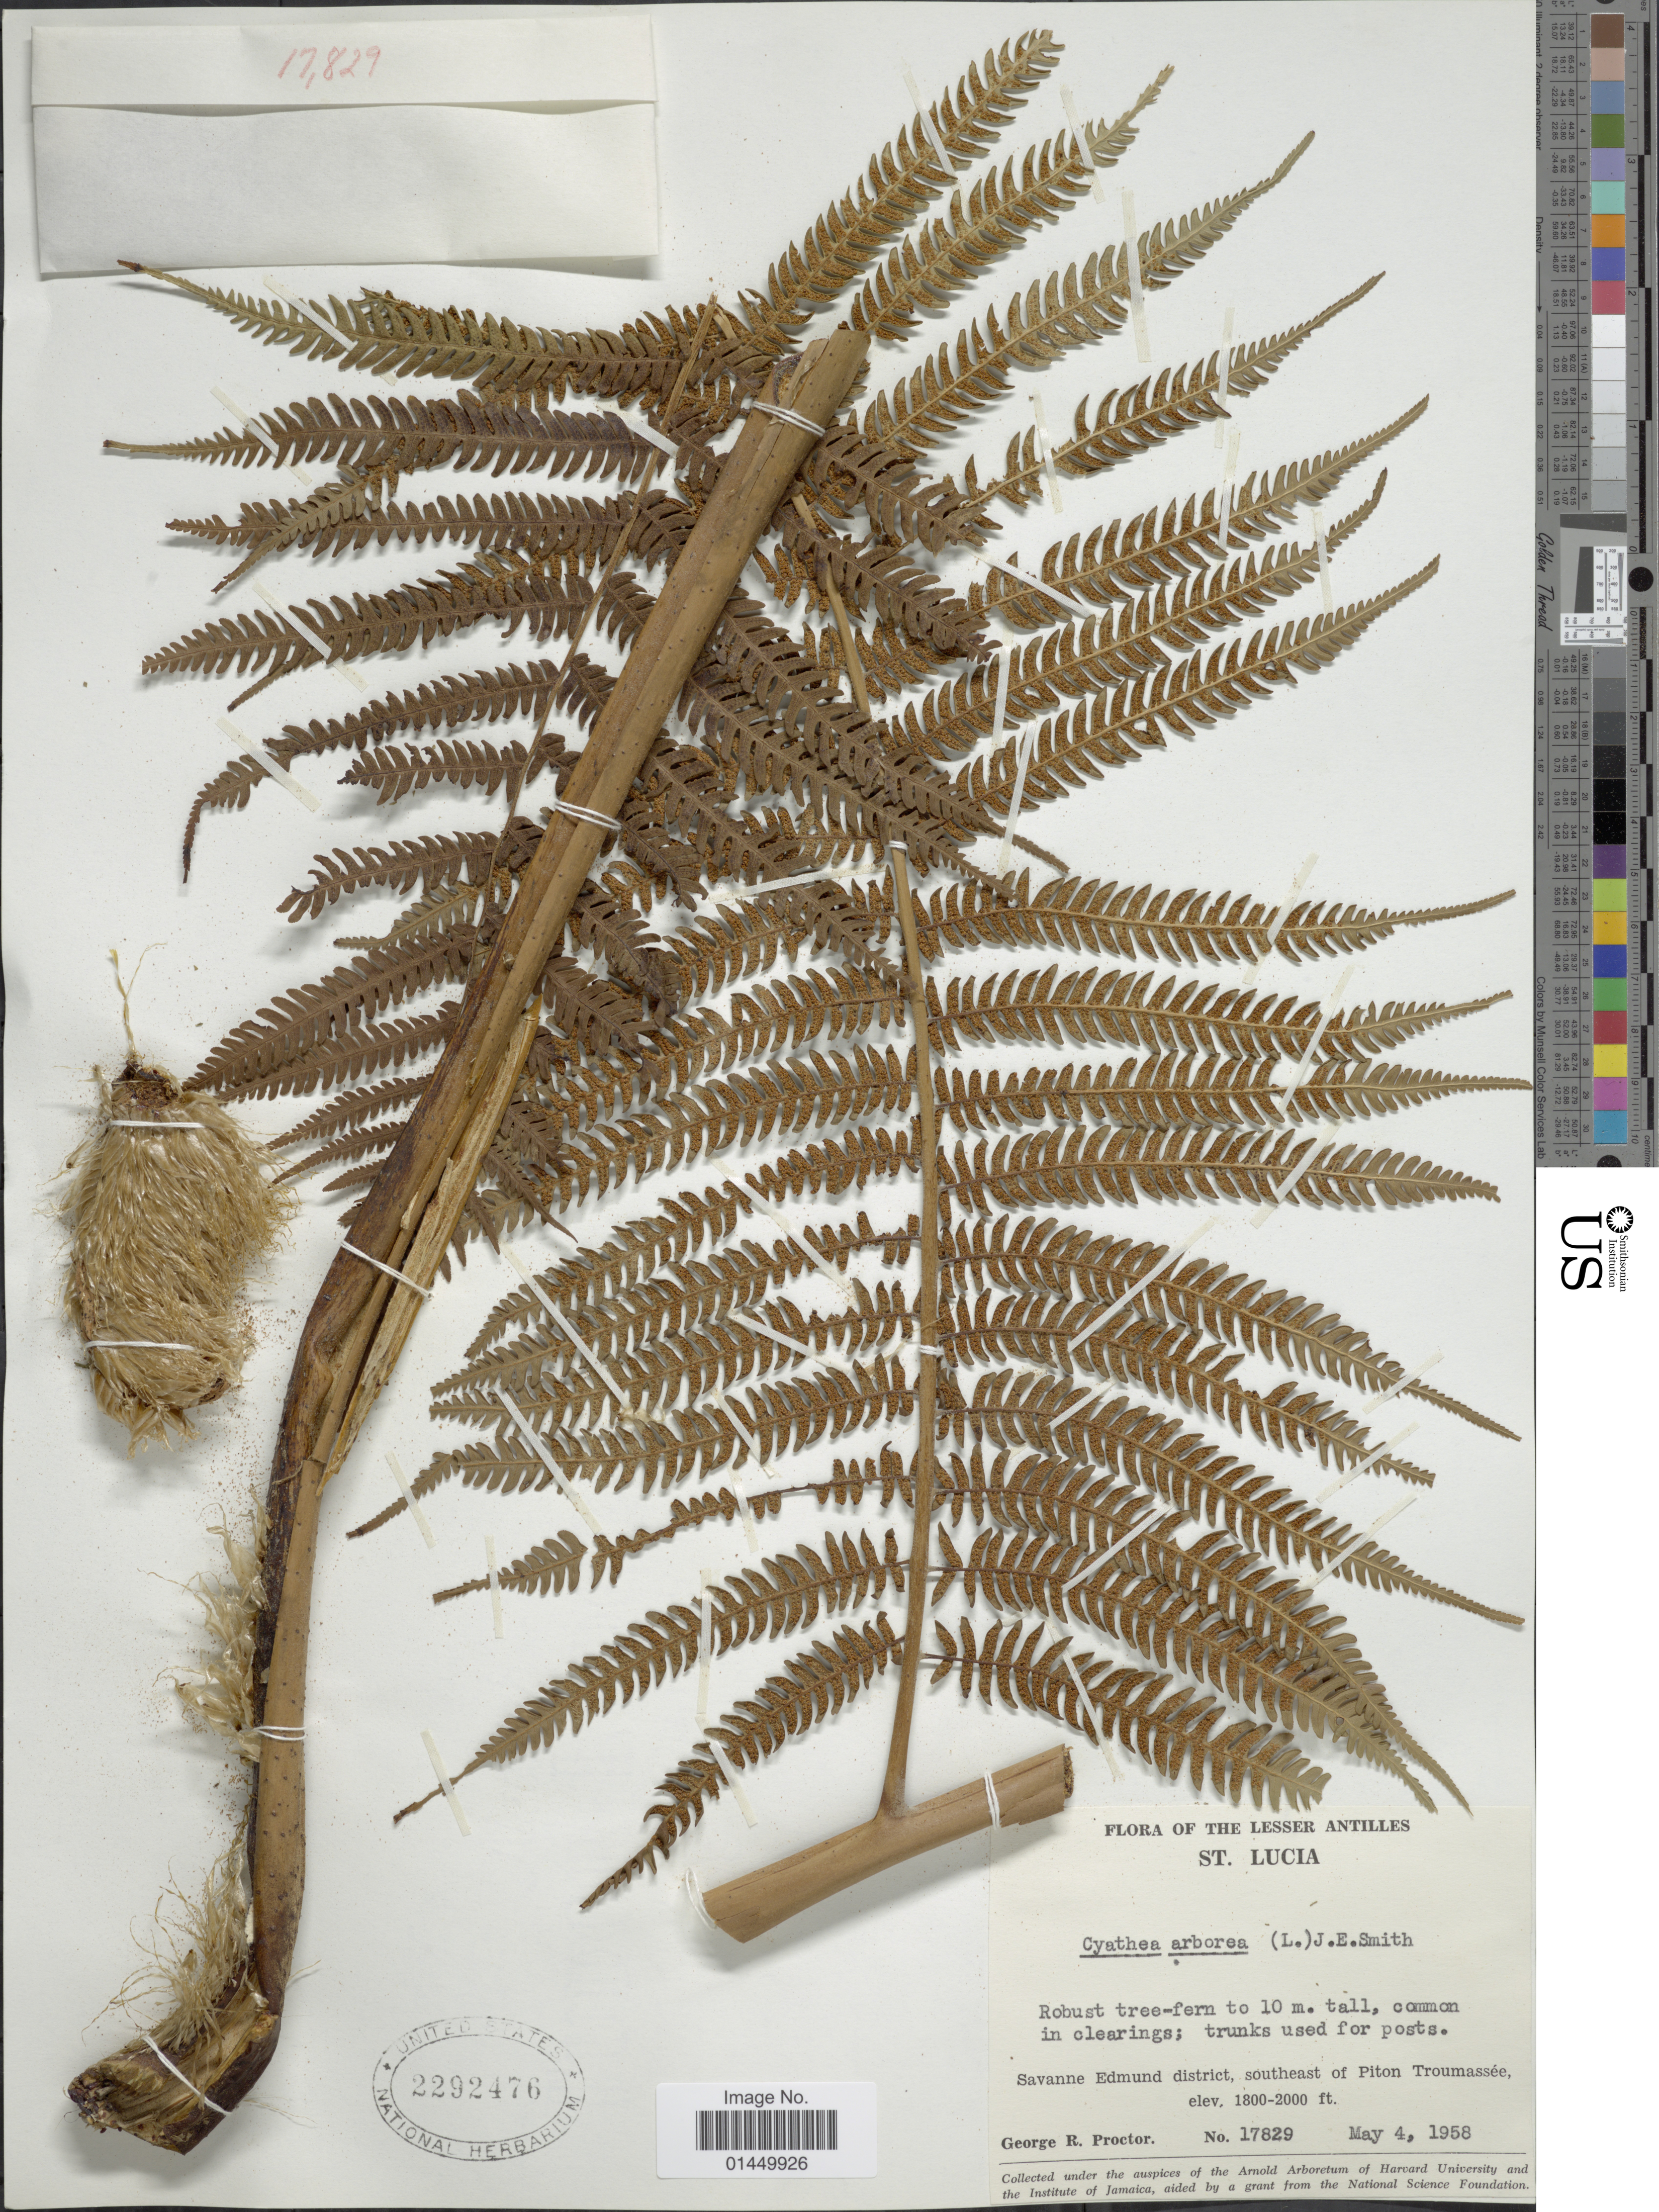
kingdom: Plantae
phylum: Tracheophyta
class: Polypodiopsida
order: Cyatheales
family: Cyatheaceae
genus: Cyathea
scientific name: Cyathea arborea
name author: (L.) Sm.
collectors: G. R. Proctor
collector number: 17829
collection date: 1958-05-04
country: St. Lucia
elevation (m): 549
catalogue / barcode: US 2292476